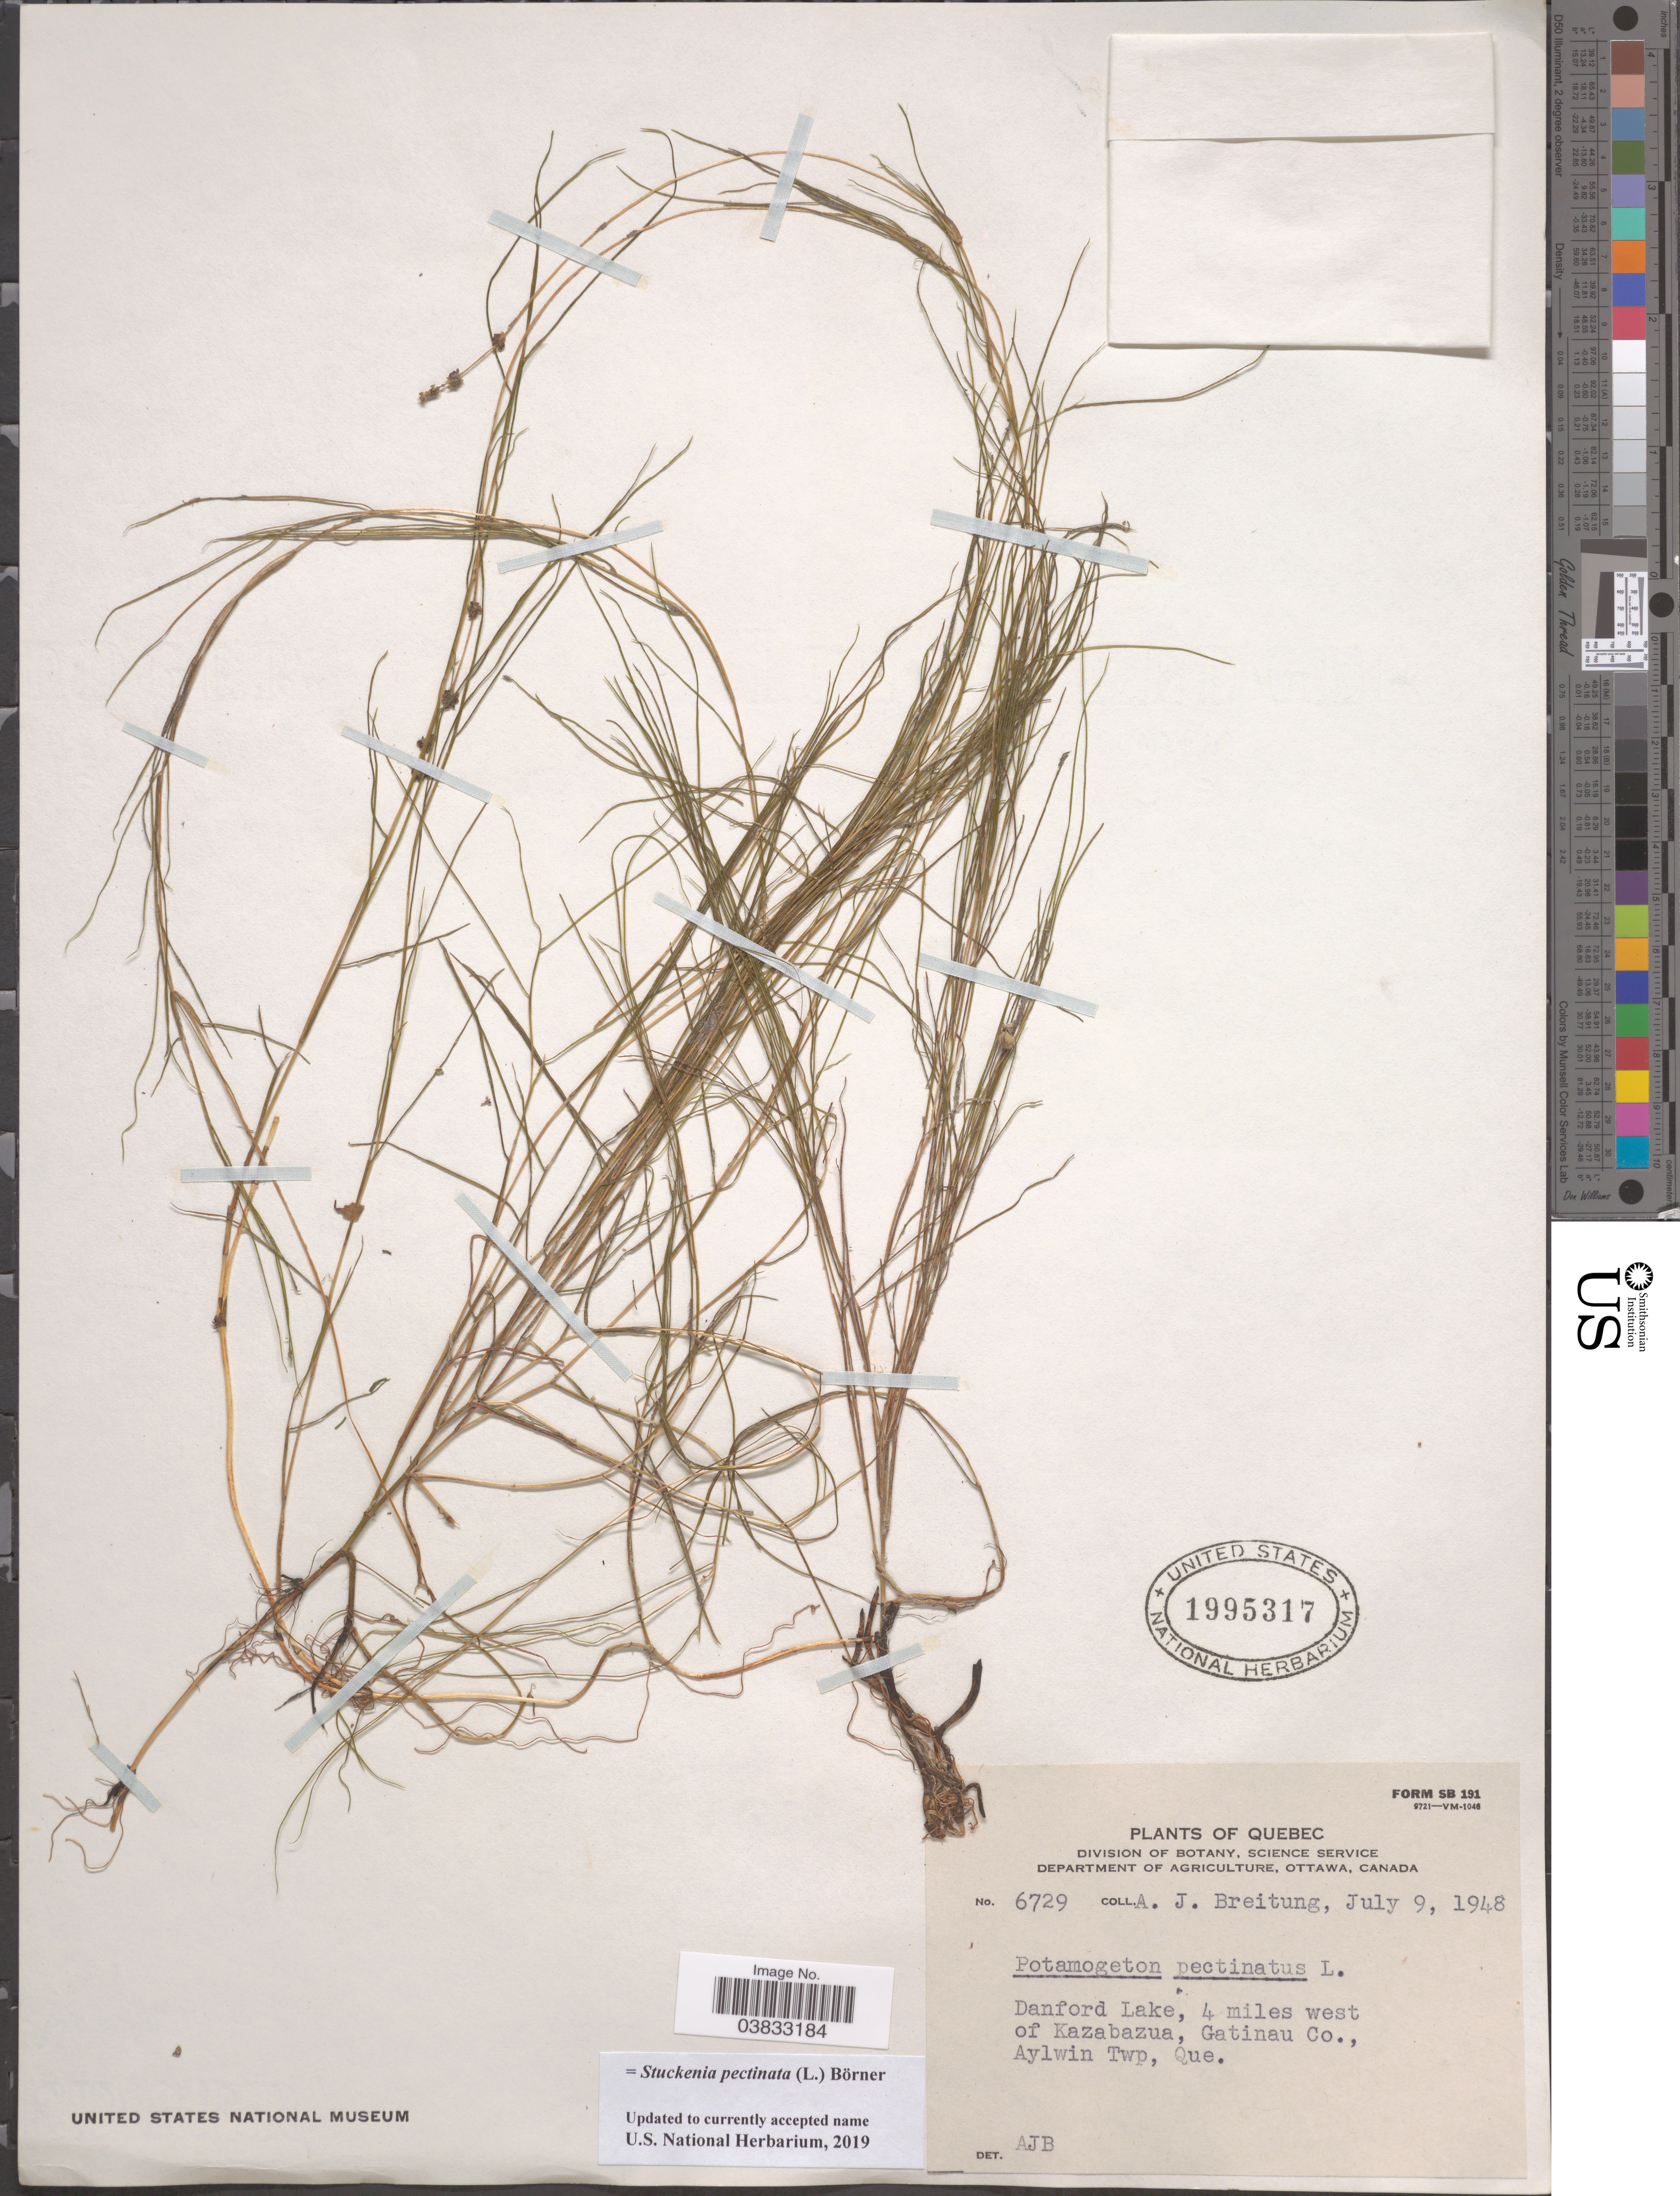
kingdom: Plantae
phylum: Tracheophyta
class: Liliopsida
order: Alismatales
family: Potamogetonaceae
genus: Stuckenia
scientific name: Stuckenia pectinata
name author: (L.) Börner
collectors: A. Breitung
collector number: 6729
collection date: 1948-07-09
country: Canada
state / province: Quebec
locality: Danford Lake, 4 miles west of Kazabazua, Gatinau Co., Aylwin Twp.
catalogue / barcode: US 1995317